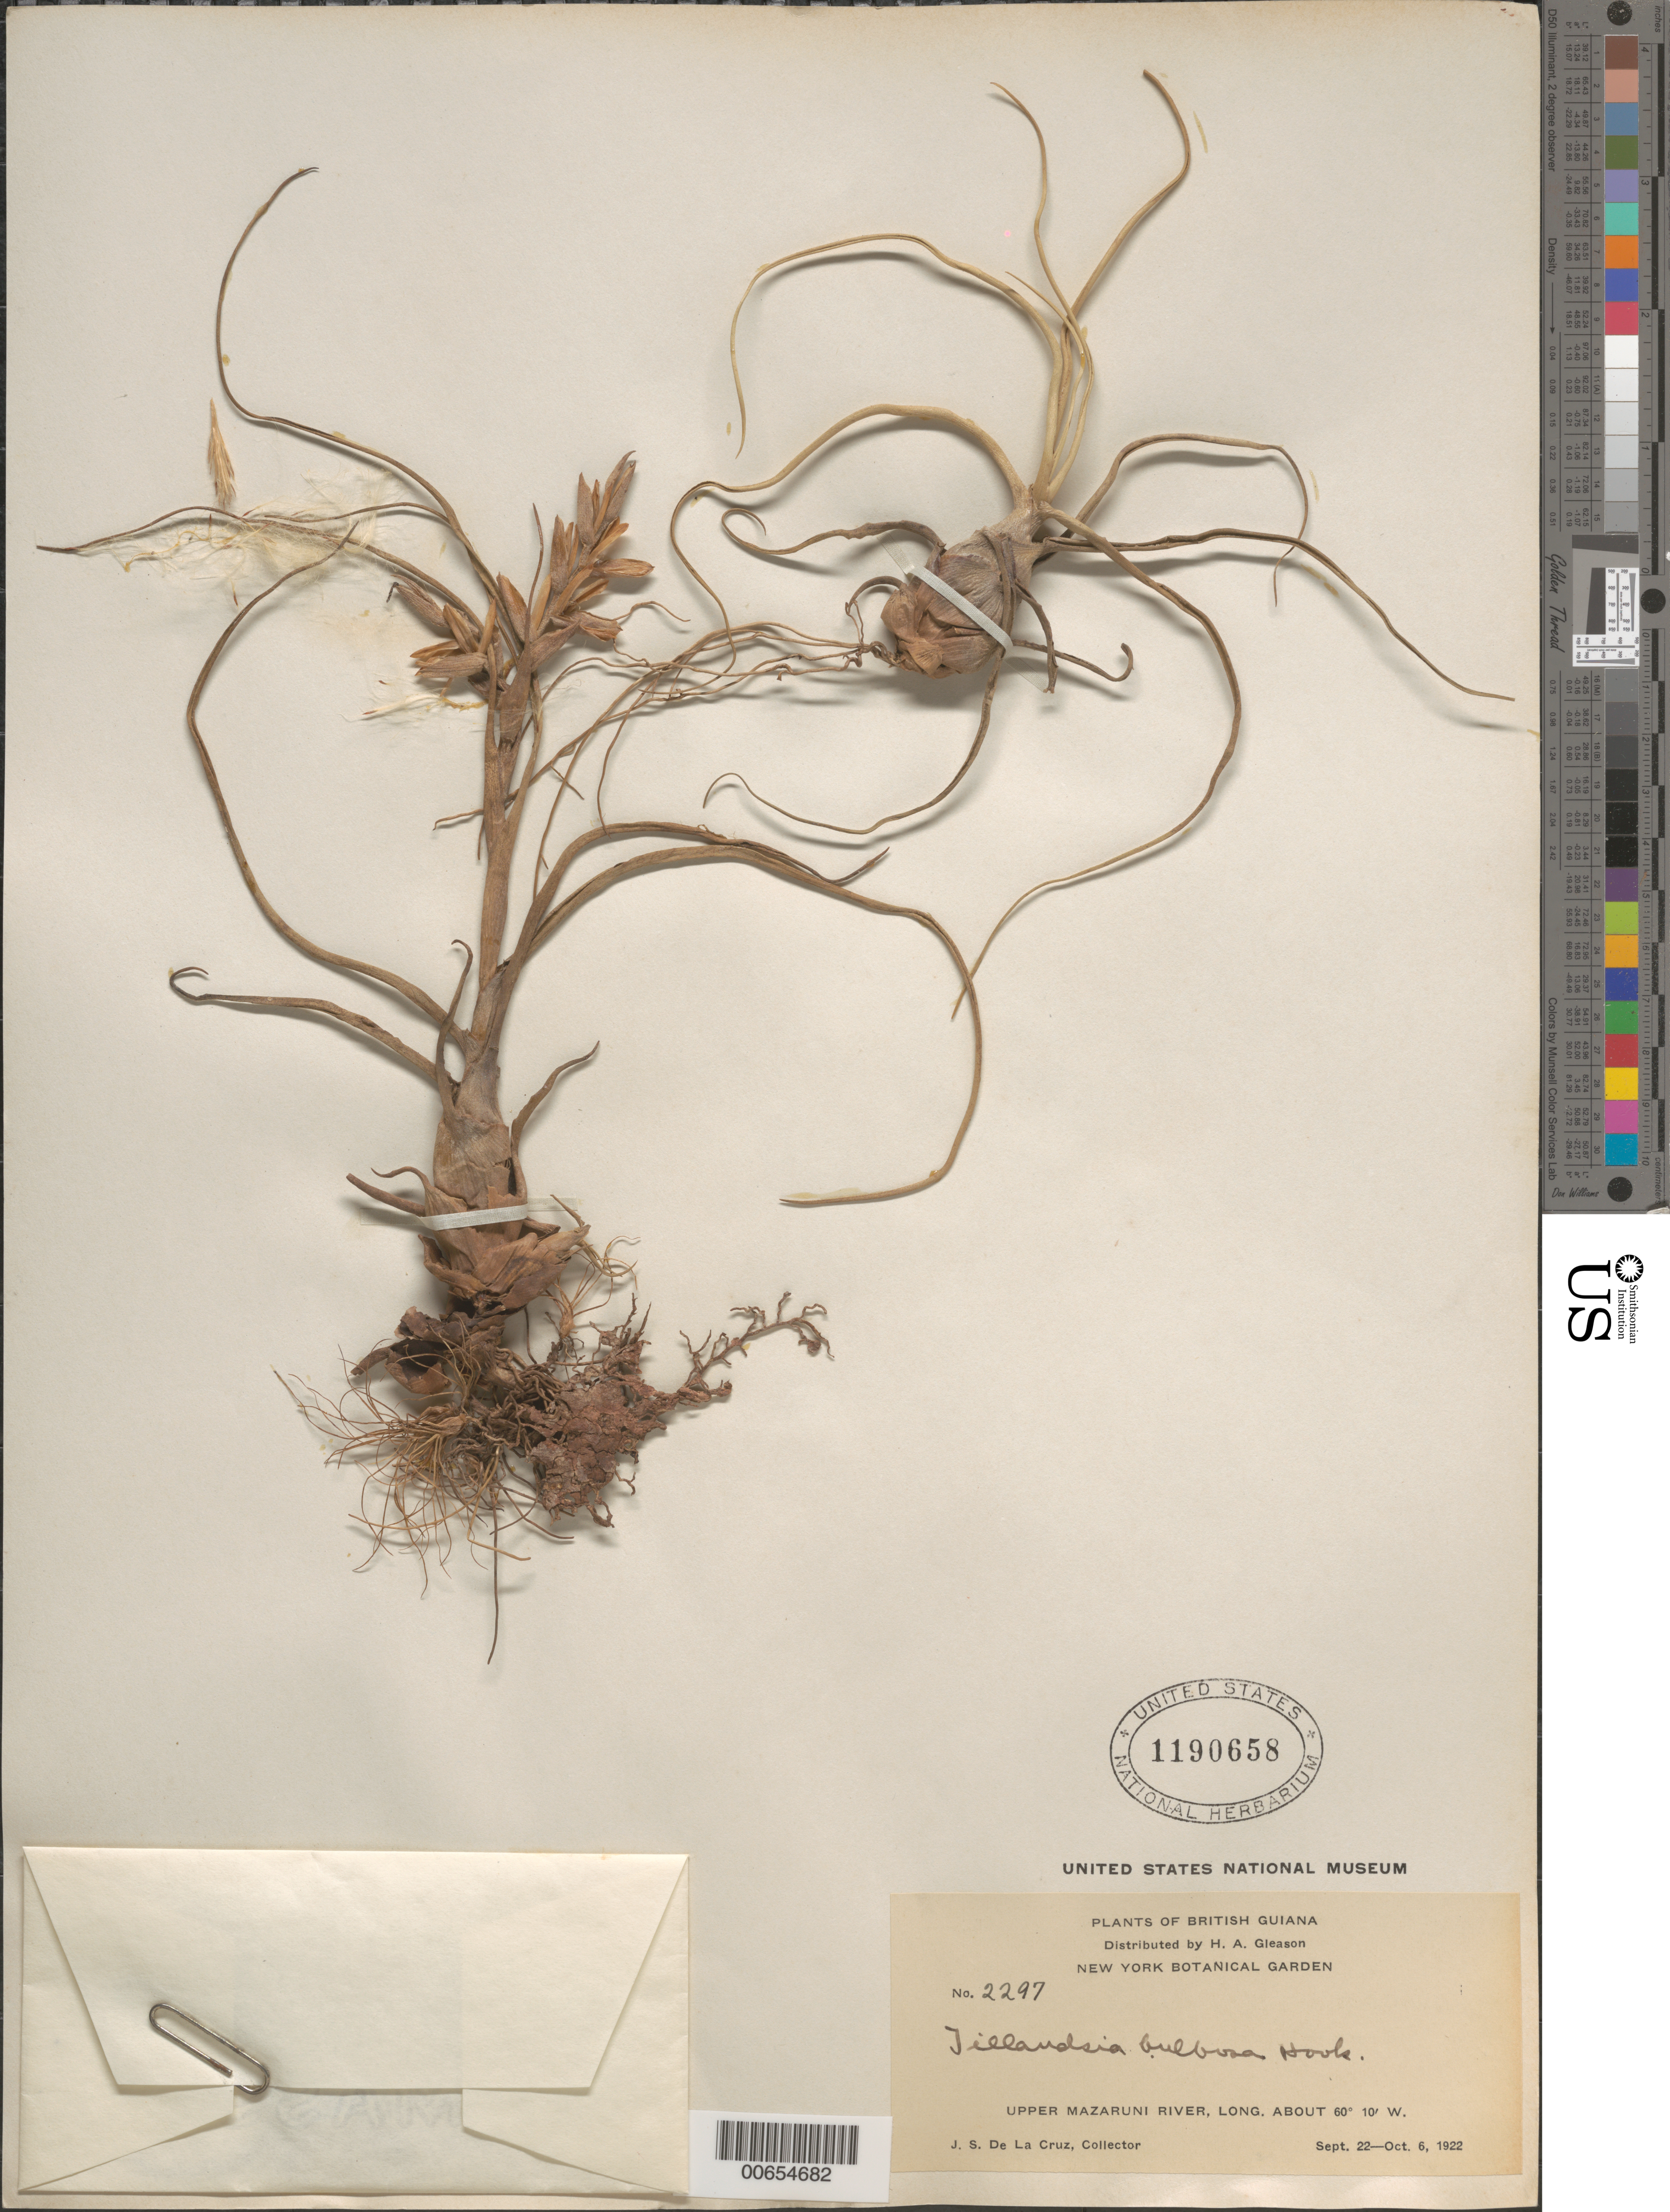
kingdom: Plantae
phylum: Tracheophyta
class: Liliopsida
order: Poales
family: Bromeliaceae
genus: Tillandsia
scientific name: Tillandsia bulbosa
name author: Hook.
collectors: J. S. de la Cruz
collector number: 2297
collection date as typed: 22-Sep-22 to 6-Oct-22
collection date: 1922-09-22/1922-10-06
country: Guyana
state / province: Cuyuni-Mazaruni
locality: Upper Mazaruni R.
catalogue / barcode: US 1190658